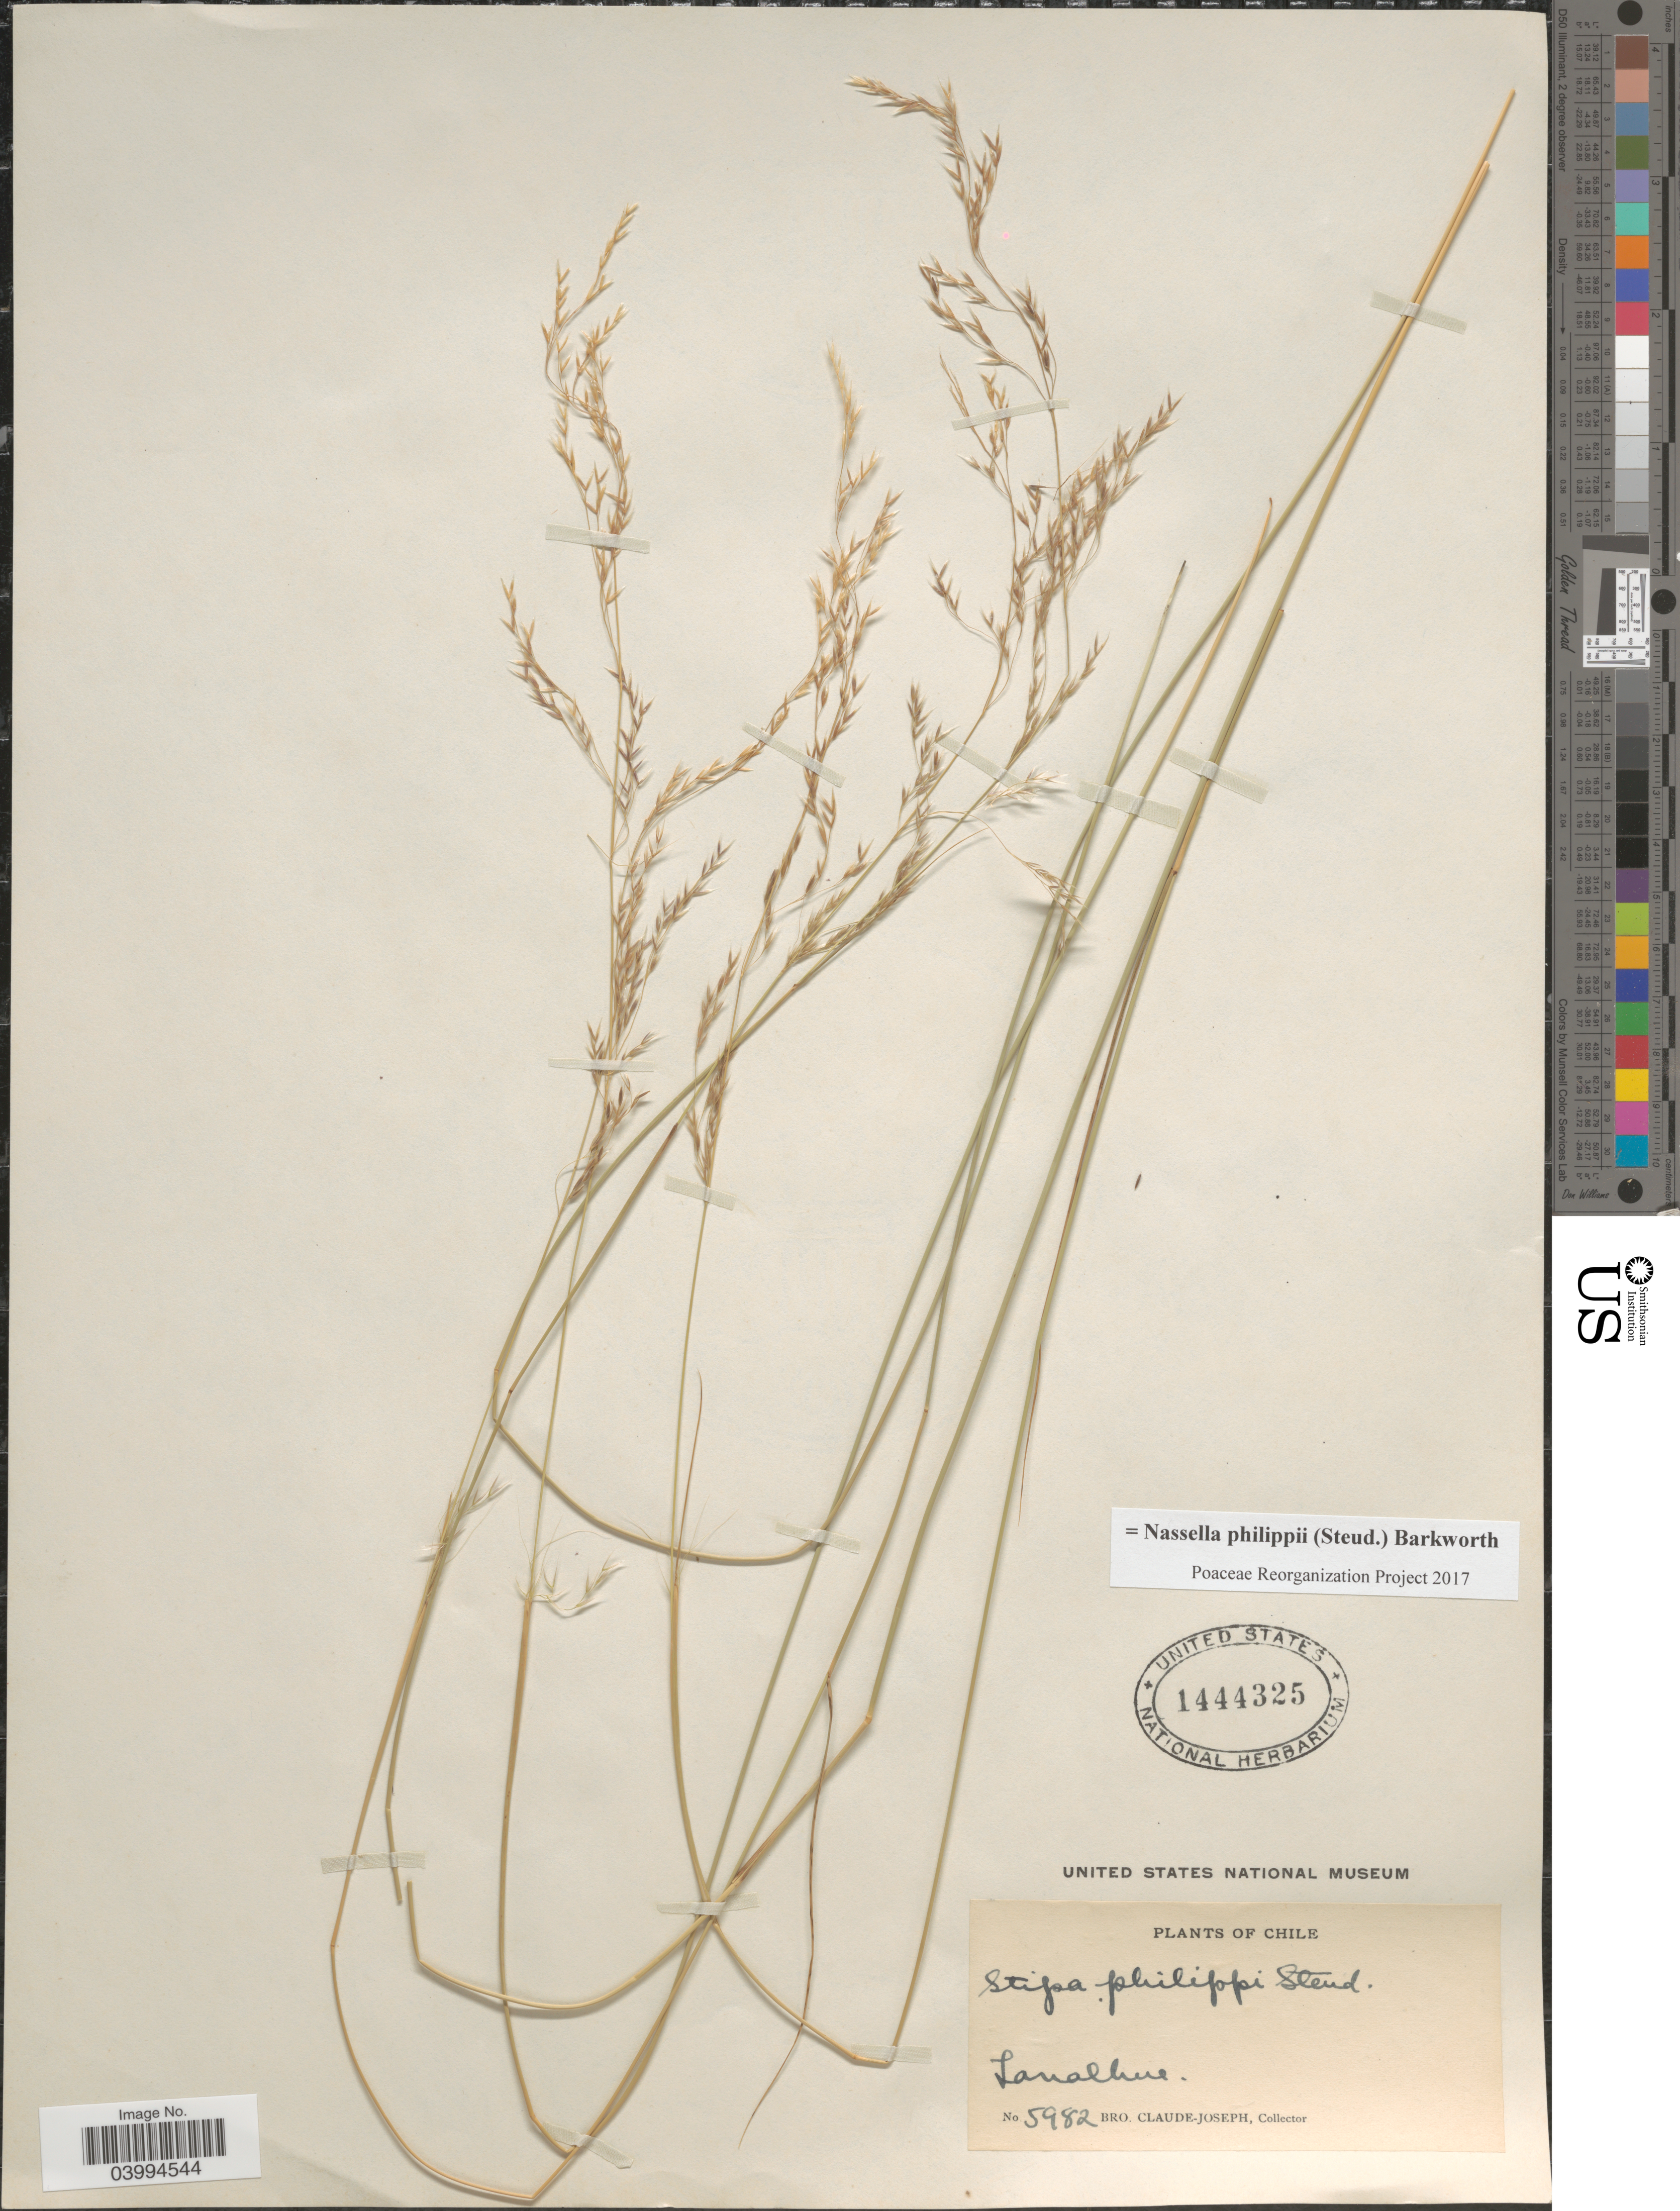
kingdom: Plantae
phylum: Tracheophyta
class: Liliopsida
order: Poales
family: Poaceae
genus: Nassella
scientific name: Nassella philippii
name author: (Steud.) Barkworth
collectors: Bro. Claude-Joseph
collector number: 5982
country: Chile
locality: Lanalhue.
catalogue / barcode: US 1444325